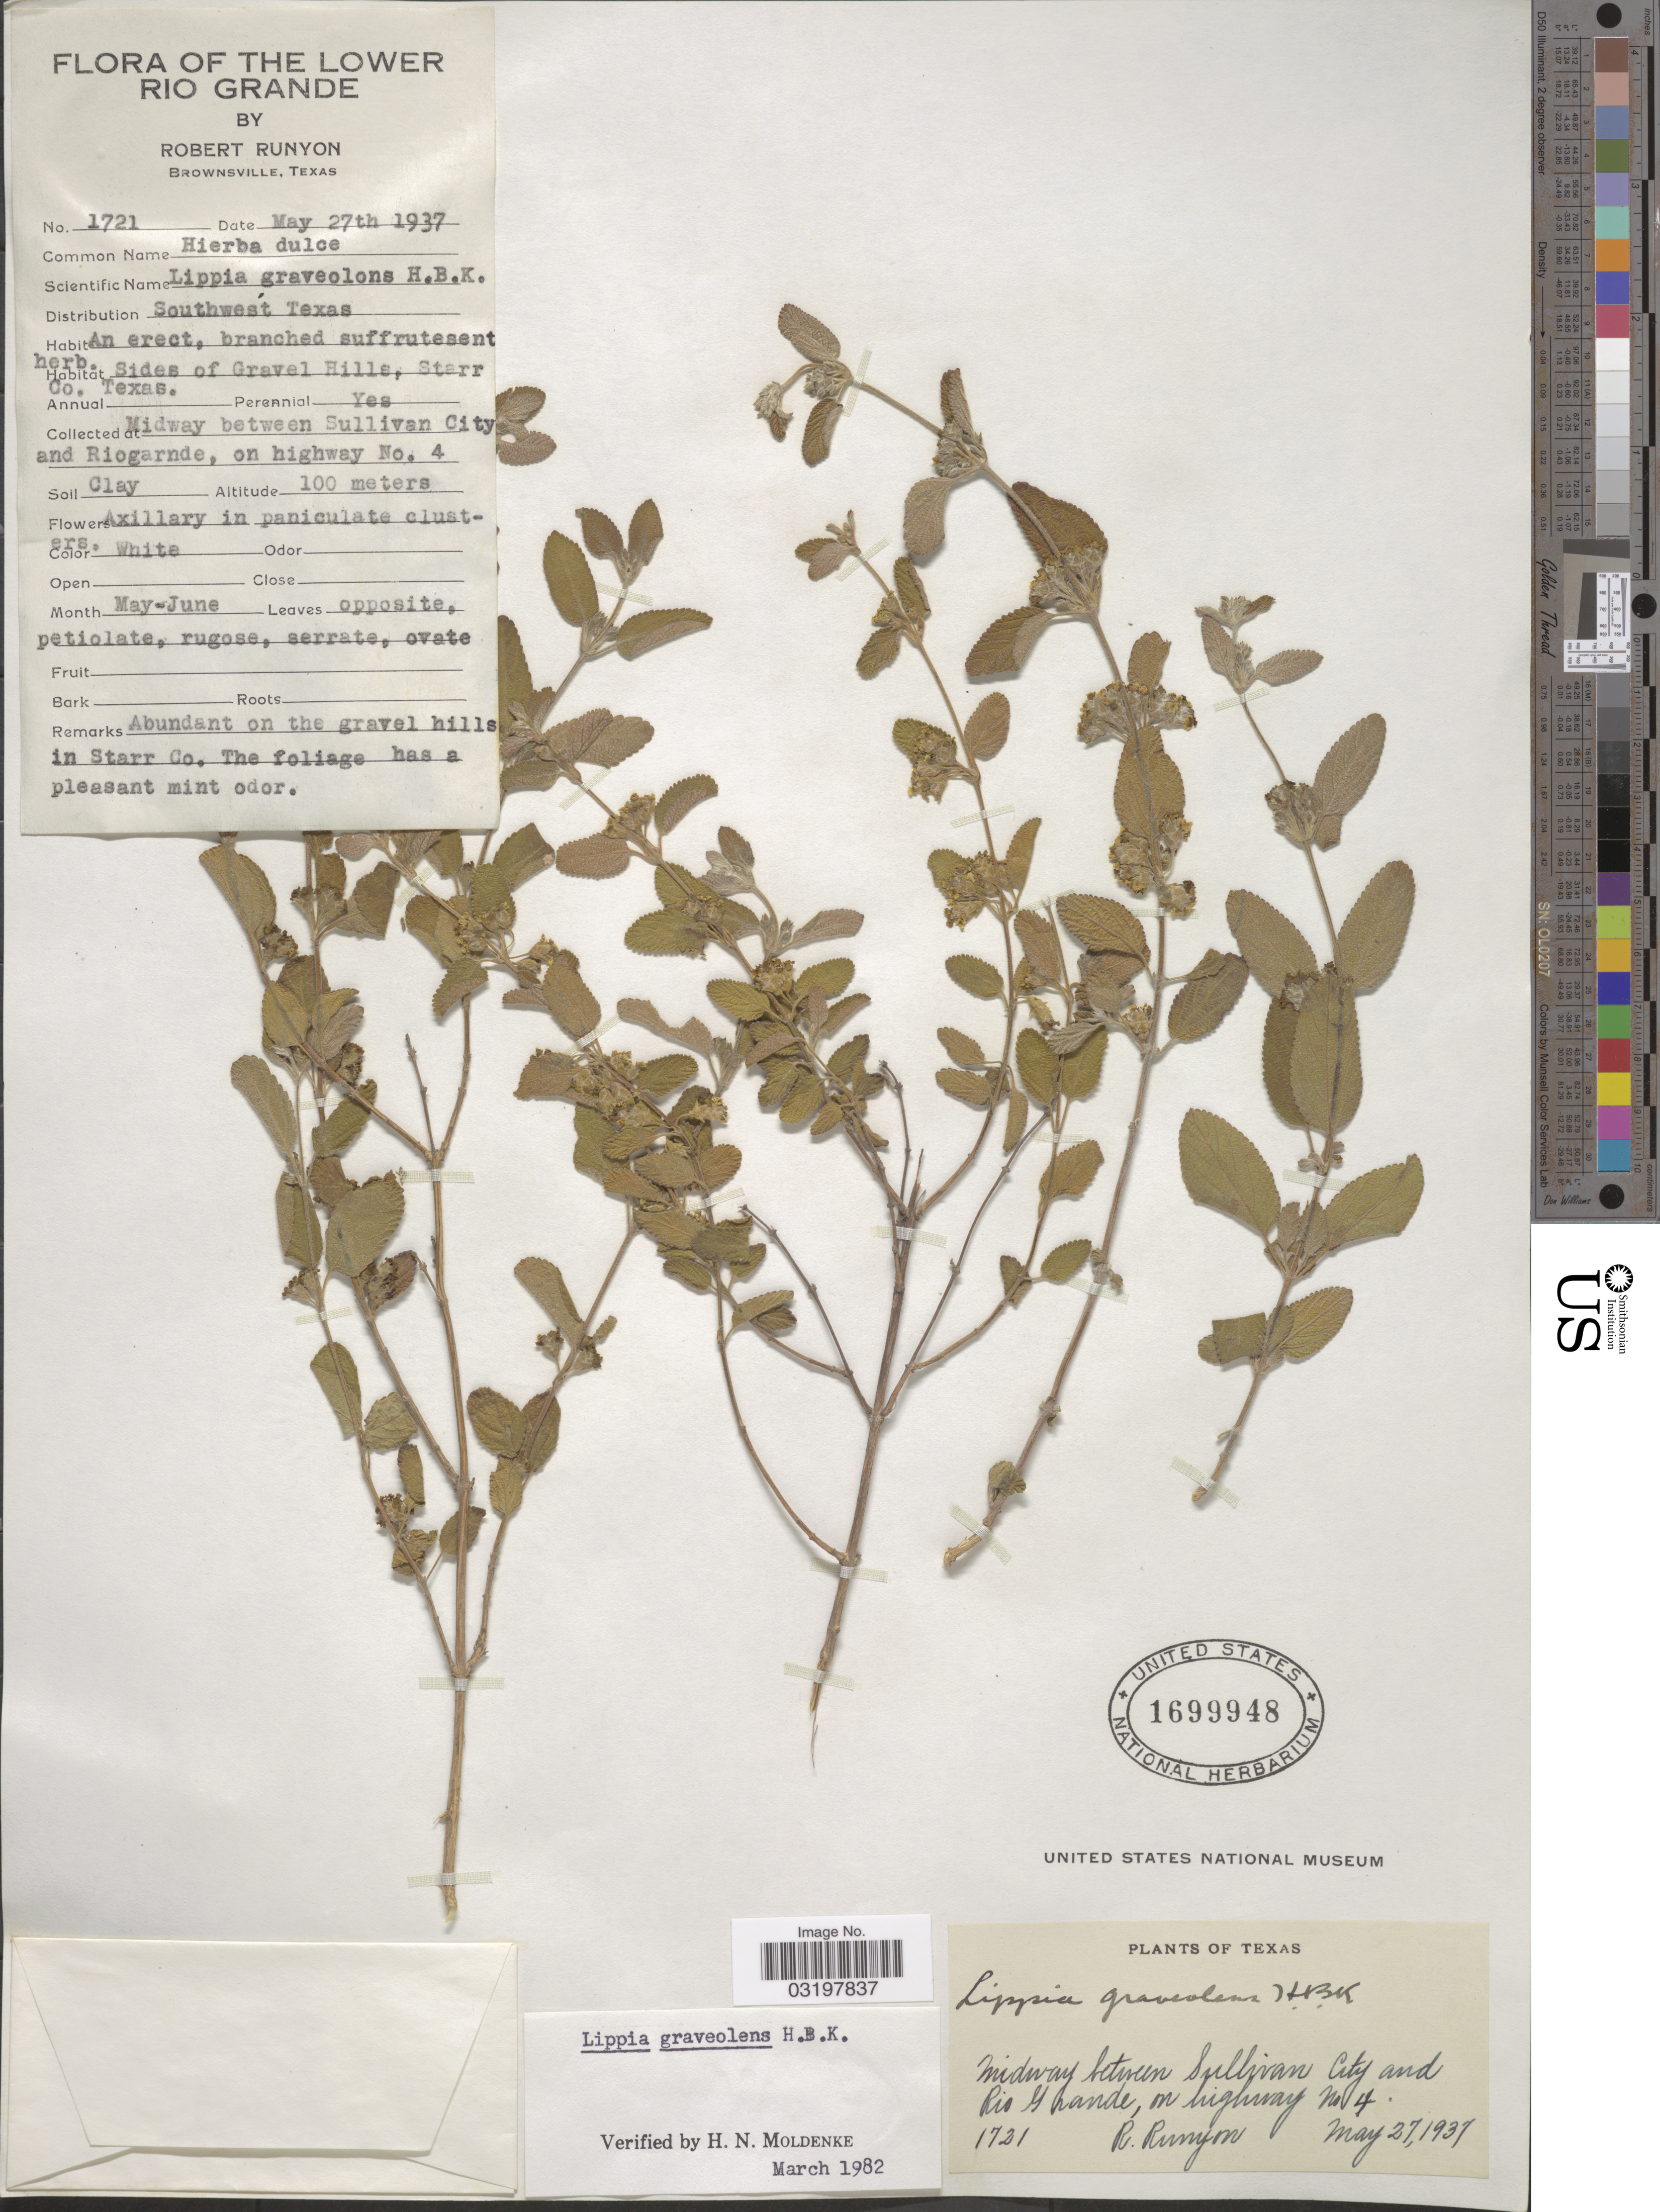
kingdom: Plantae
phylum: Tracheophyta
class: Magnoliopsida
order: Lamiales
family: Verbenaceae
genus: Lippia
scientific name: Lippia graveolens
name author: Kunth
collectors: R. Runyon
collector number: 1721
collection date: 1937-05-27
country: United States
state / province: Texas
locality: Midway between Sullivan City and Rio Grande, on highway no 4. Sides of Gravel Hills, Starr Co.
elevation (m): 100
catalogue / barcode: US 1699948